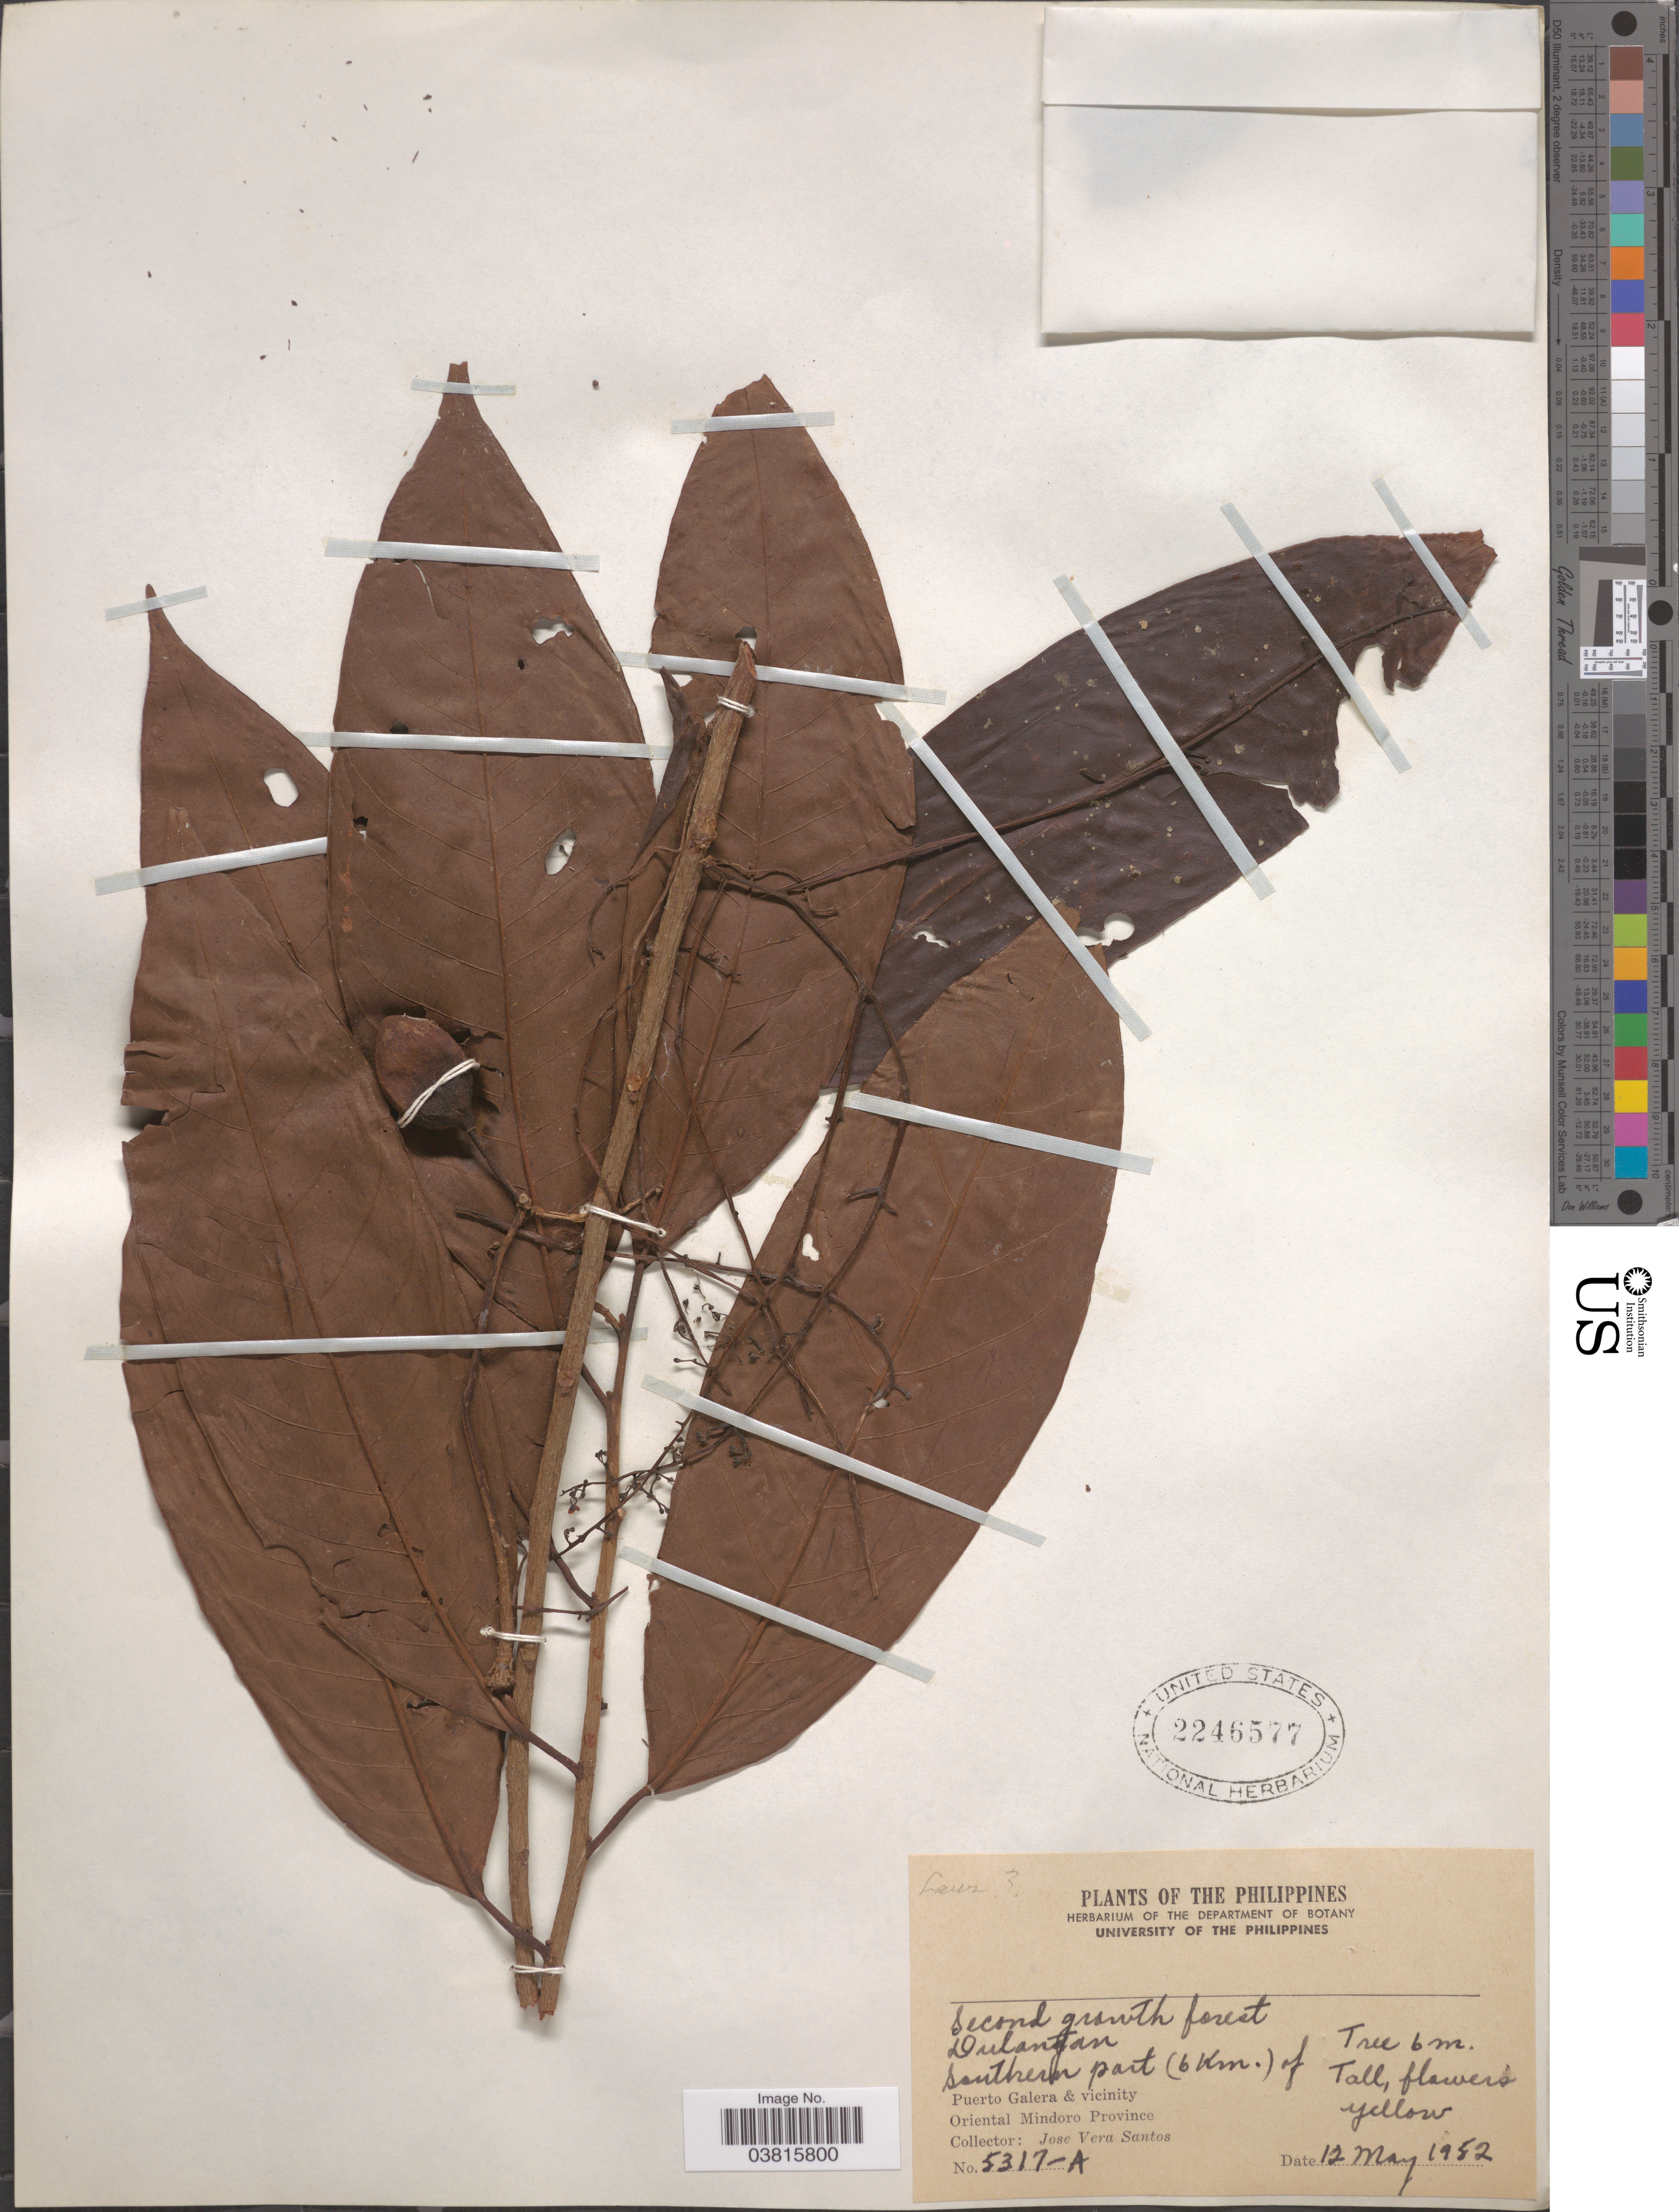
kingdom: Plantae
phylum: Tracheophyta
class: Magnoliopsida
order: Laurales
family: Lauraceae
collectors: J. Santos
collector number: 5317-A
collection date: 1952-05-12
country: Philippines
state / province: Mimaropa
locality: Second growth forest Dulangan. Southern part (6 Km.) of Puerto Galera & vicinity. Oriental Mindoro Province.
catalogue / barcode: US 2246577